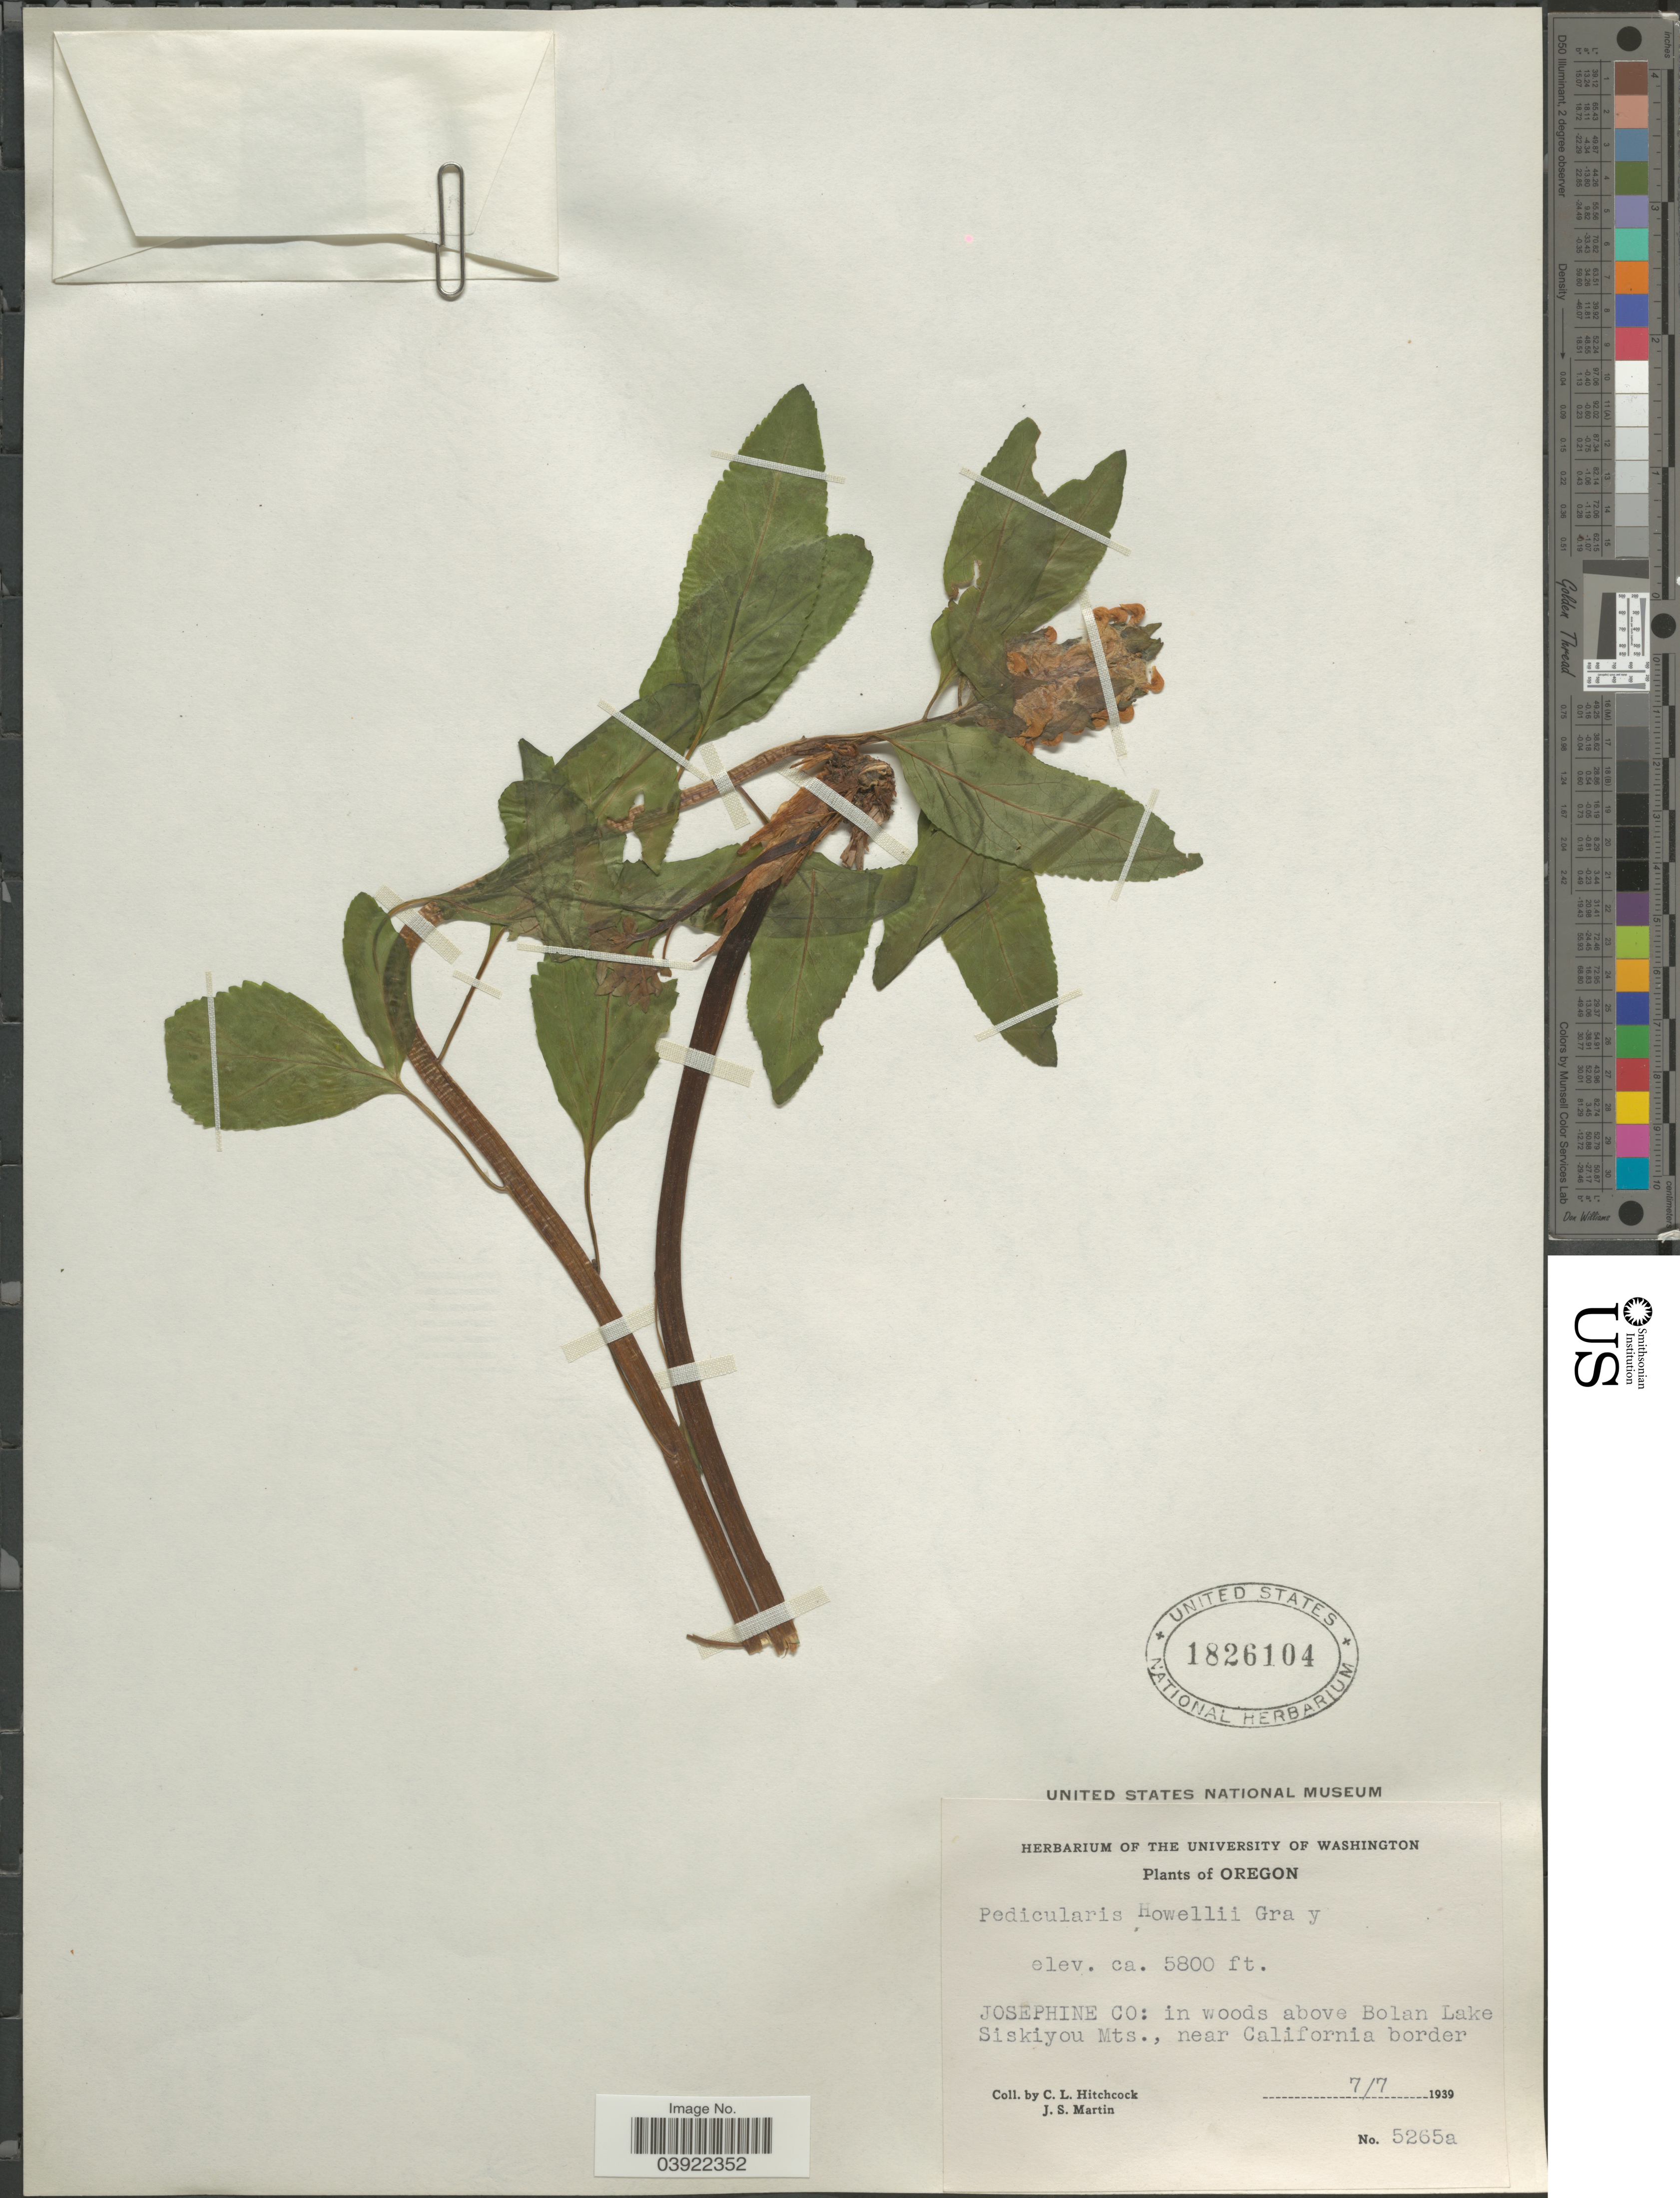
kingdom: Plantae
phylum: Tracheophyta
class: Magnoliopsida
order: Lamiales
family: Orobanchaceae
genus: Pedicularis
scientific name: Pedicularis howellii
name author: A. Gray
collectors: C. L. Hitchcock & J. S. Martin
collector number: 5265a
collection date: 1939-07-07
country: United States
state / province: Oregon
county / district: Josephine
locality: Josephine Co: in woods above Bolan Lake, Siskiyou Mts., near California border.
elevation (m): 1768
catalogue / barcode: US 1826104